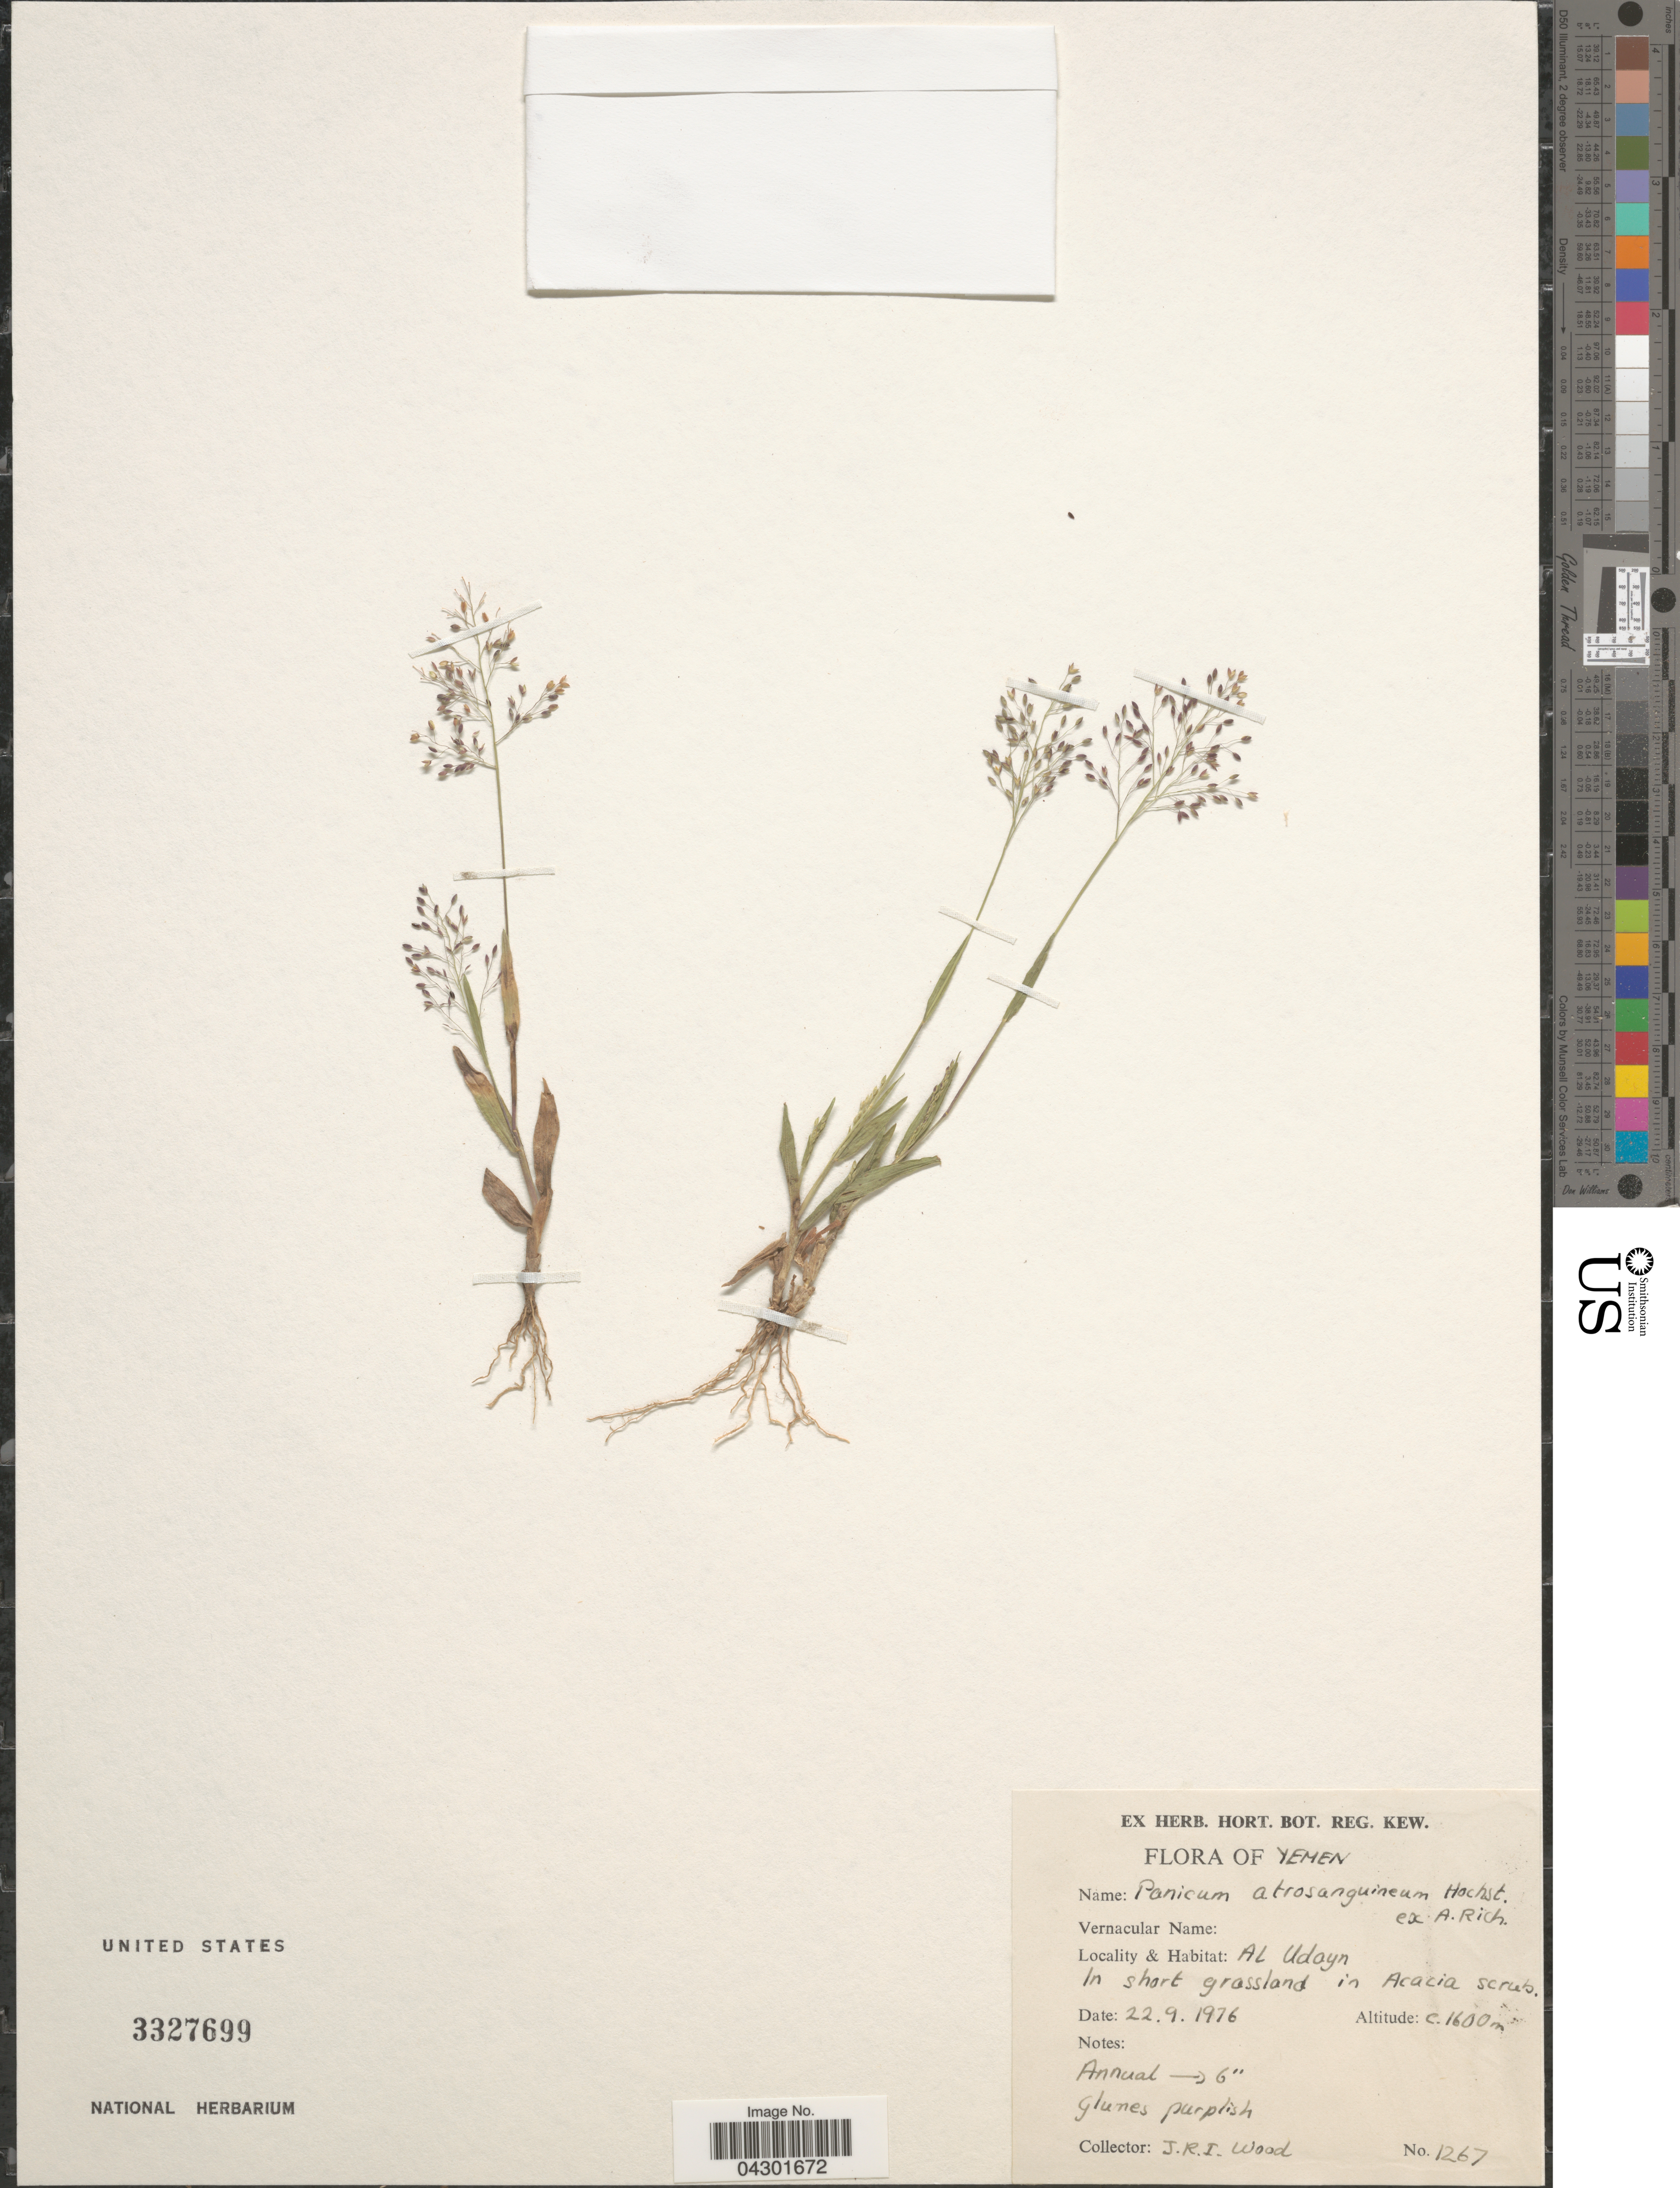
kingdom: Plantae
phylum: Tracheophyta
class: Liliopsida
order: Poales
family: Poaceae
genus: Panicum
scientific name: Panicum atrosanguineum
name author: Hochst. ex A. Rich.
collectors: J. R. I. Wood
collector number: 1267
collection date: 1976-09-22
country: Yemen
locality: Al Udayn. In short grassland in Acacia scrub.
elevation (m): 1600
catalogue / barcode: US 3327699